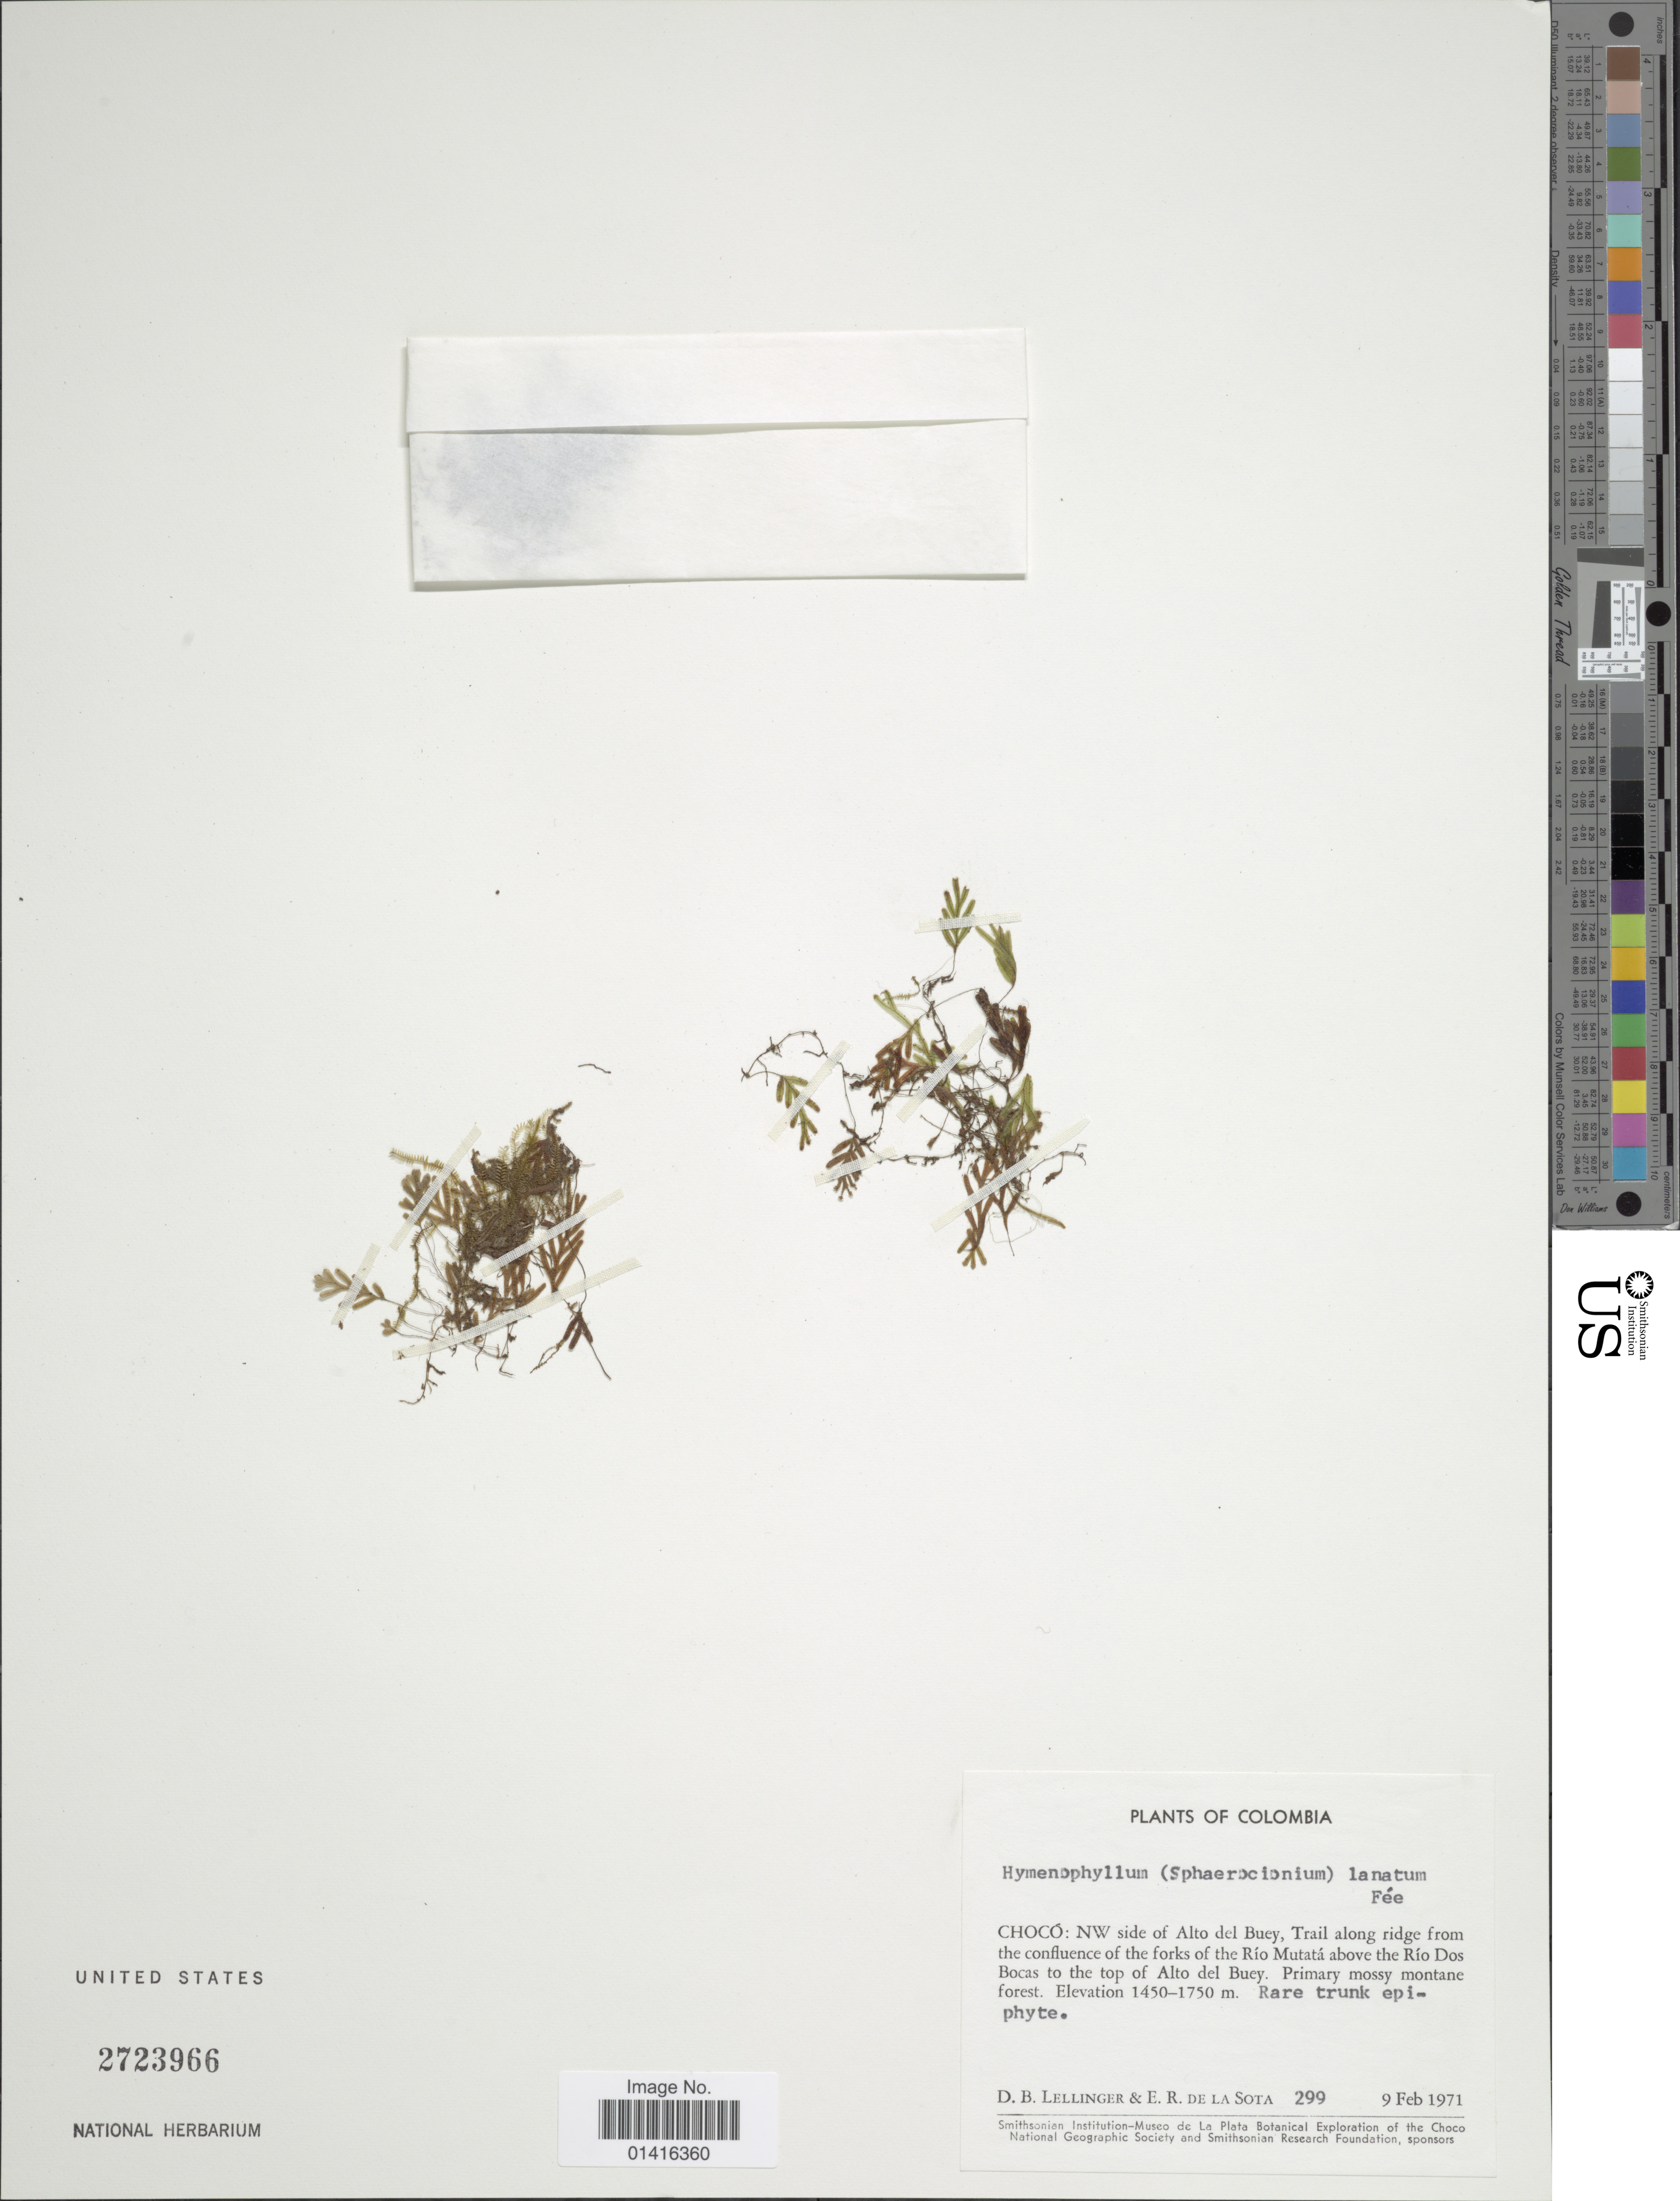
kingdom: Plantae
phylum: Tracheophyta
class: Polypodiopsida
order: Hymenophyllales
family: Hymenophyllaceae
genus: Hymenophyllum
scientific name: Hymenophyllum lanatum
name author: Fée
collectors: D. B. Lellinger & E. R. de la Sota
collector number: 299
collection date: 1971-02-09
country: Colombia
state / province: Chocó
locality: NW side of Alto del Buey, Trail along ridge from the confluence of the forks of the Río Mutatá above the Río Dos Bocas to the top of Alto del Buey.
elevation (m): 1450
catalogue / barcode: US 2723966